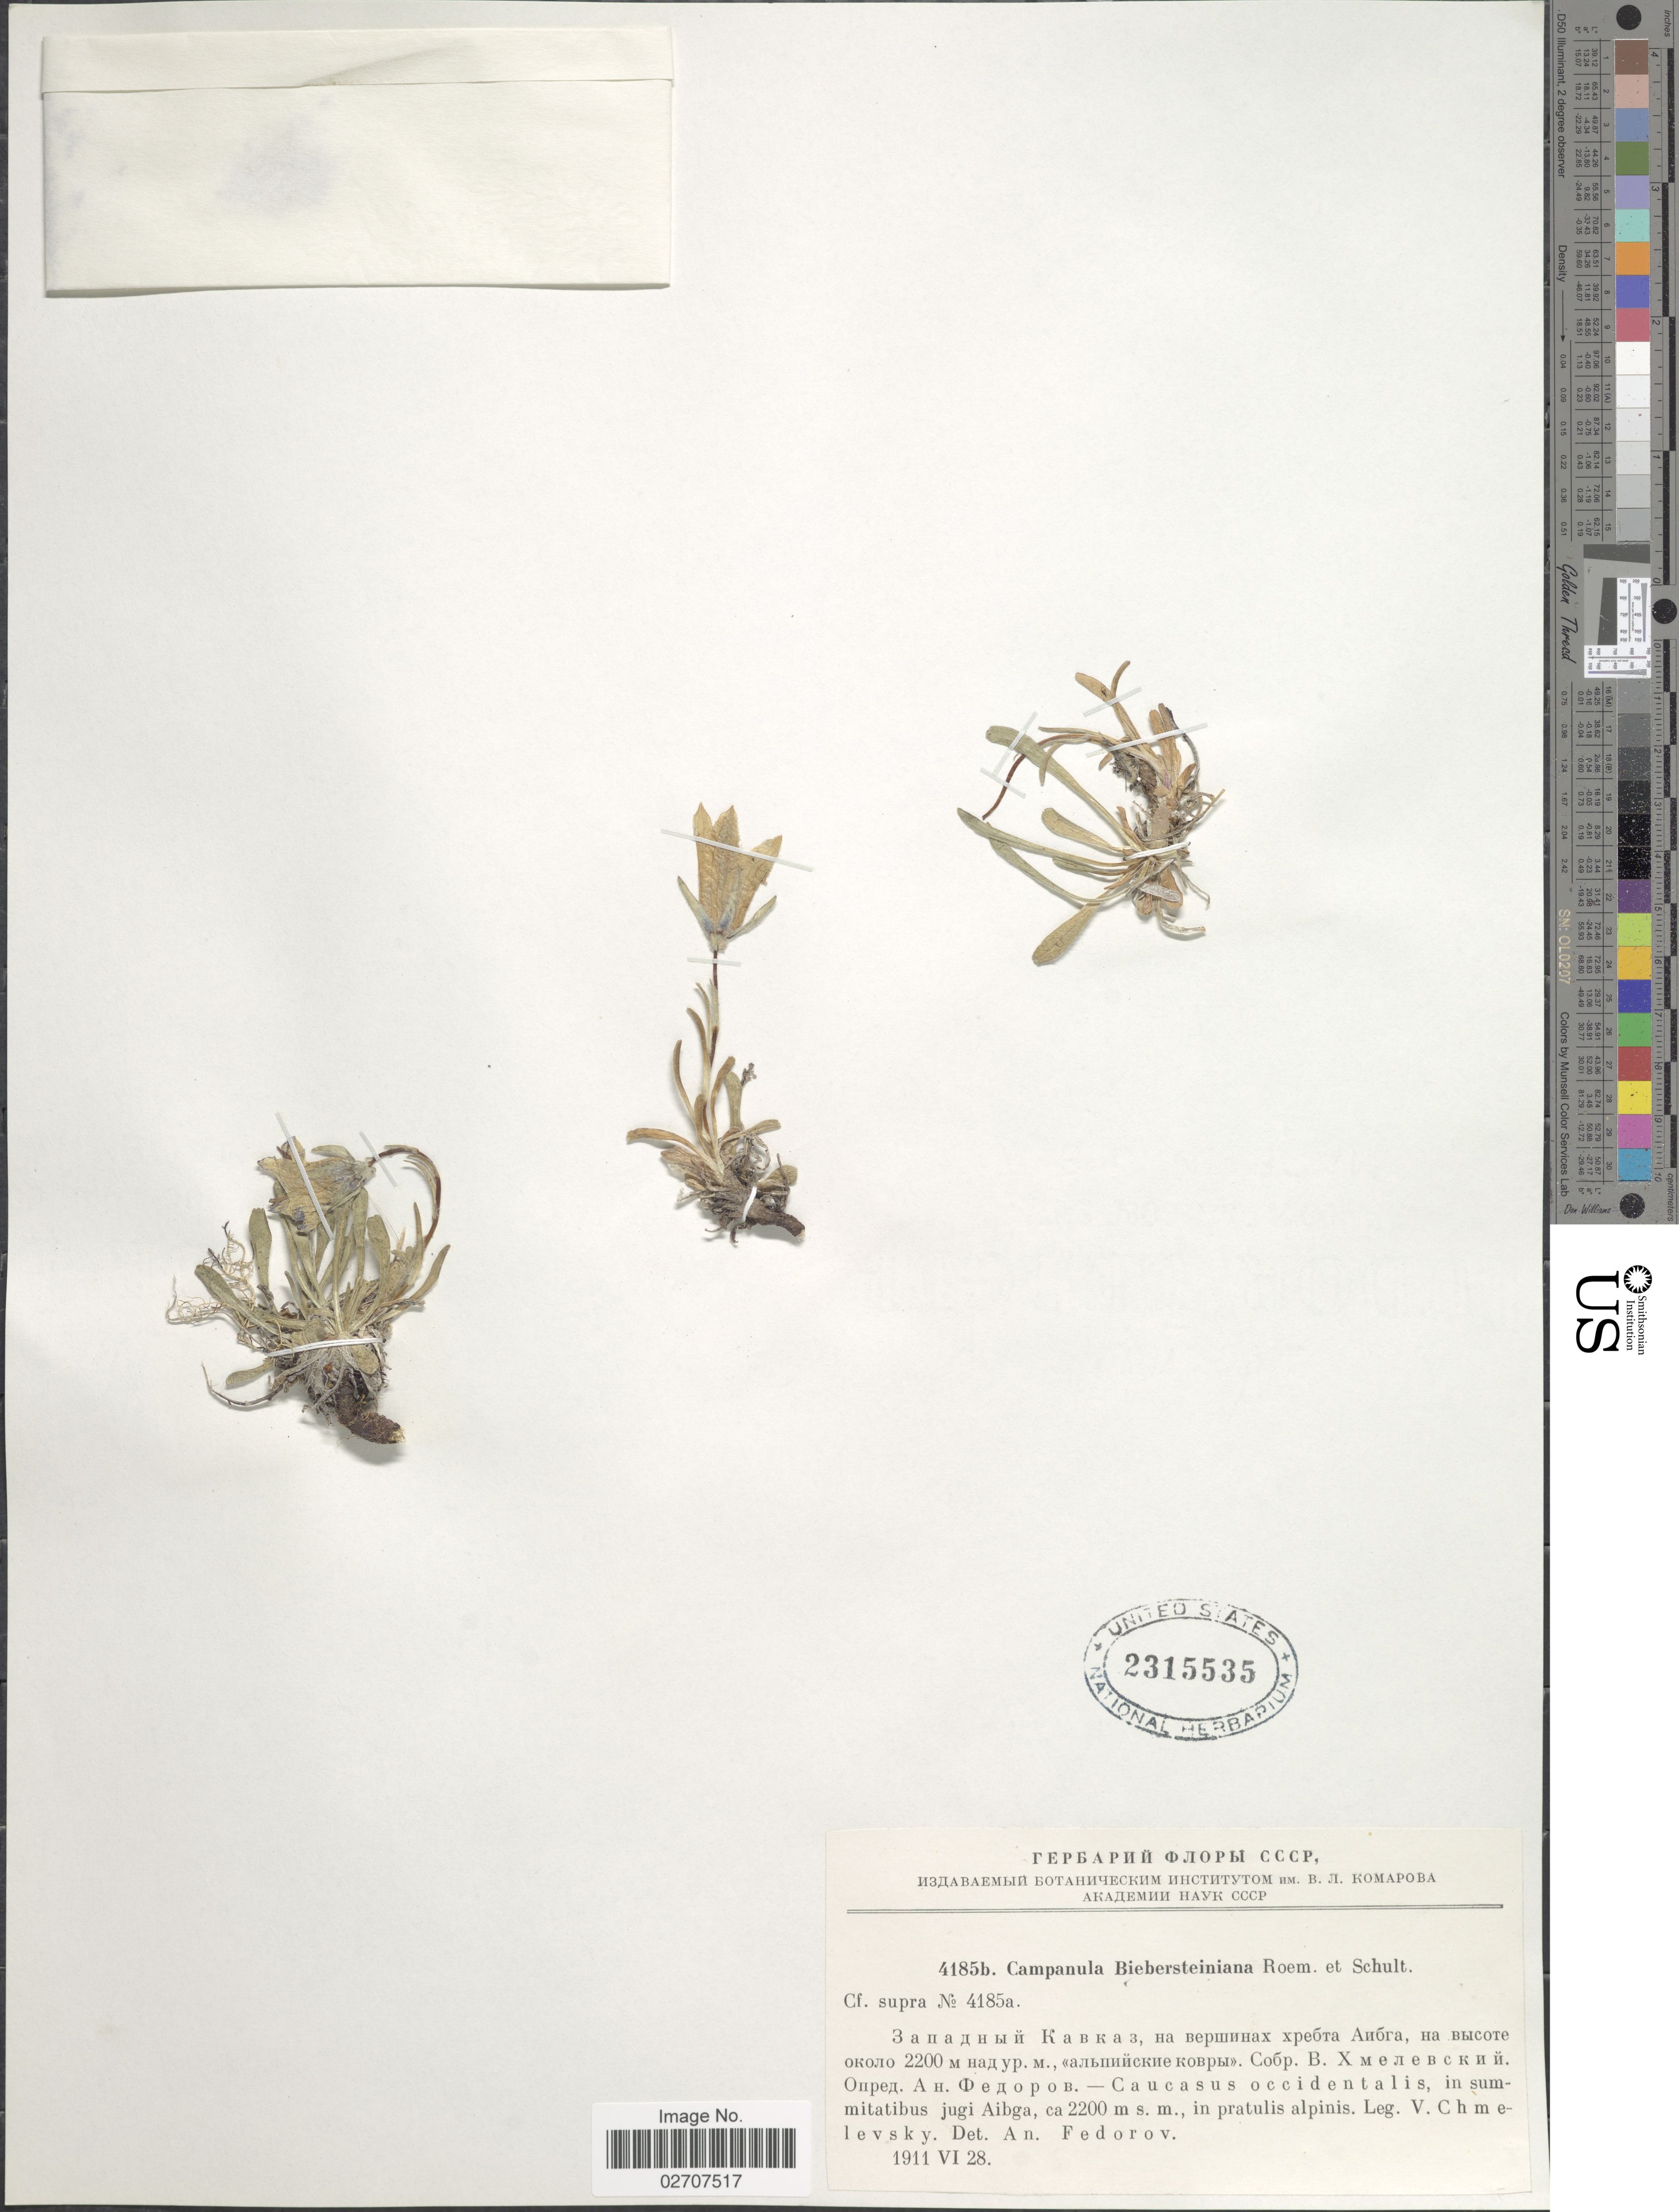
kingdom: Plantae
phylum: Tracheophyta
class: Magnoliopsida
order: Asterales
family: Campanulaceae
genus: Campanula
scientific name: Campanula biebersteiniana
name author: Schult.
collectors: V. Chmelevski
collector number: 4185b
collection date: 1911-06-28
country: Russian Federation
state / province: Krasnodar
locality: Caucasus occidentalis, in summitatibus jugi Aibga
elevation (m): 2200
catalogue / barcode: US 2315535